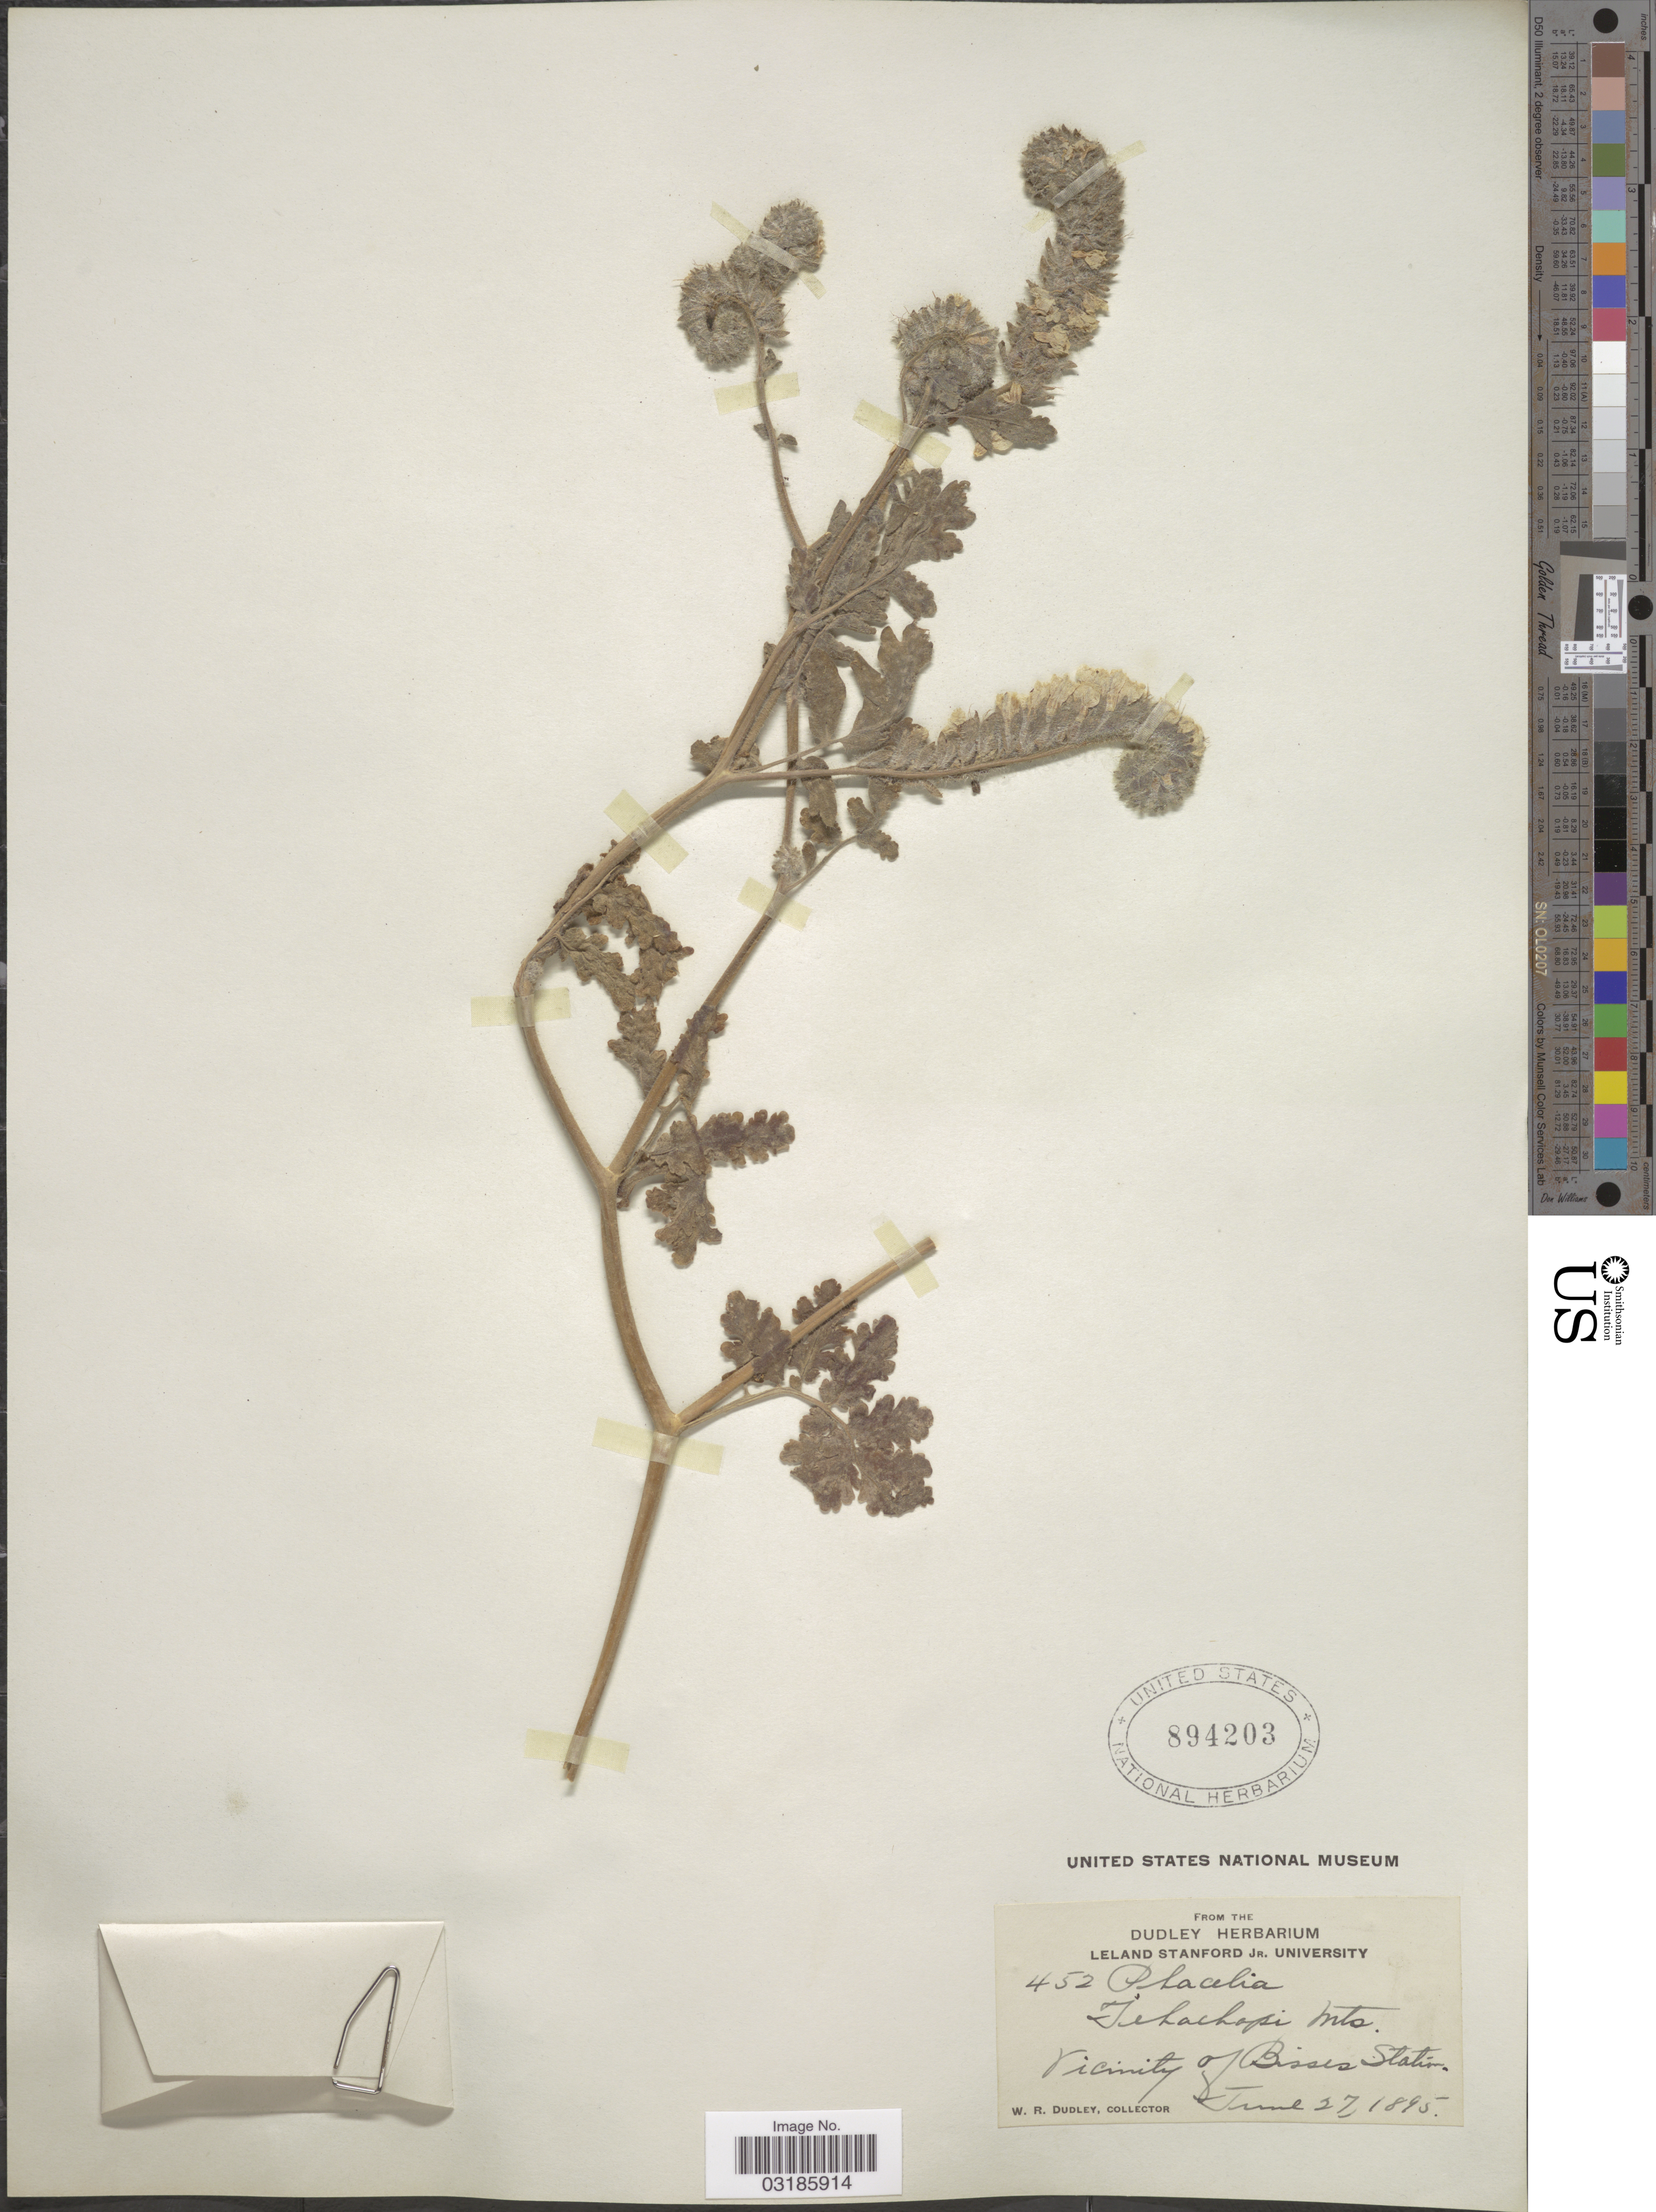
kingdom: Plantae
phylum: Tracheophyta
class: Magnoliopsida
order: Boraginales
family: Hydrophyllaceae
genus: Phacelia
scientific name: Phacelia ramosissima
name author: Douglas ex Lehm.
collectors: W. Dudley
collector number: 452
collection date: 1895-06-27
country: United States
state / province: California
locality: Tehachapi Mts. Vicinity of Bisses Station.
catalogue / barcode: US 894203